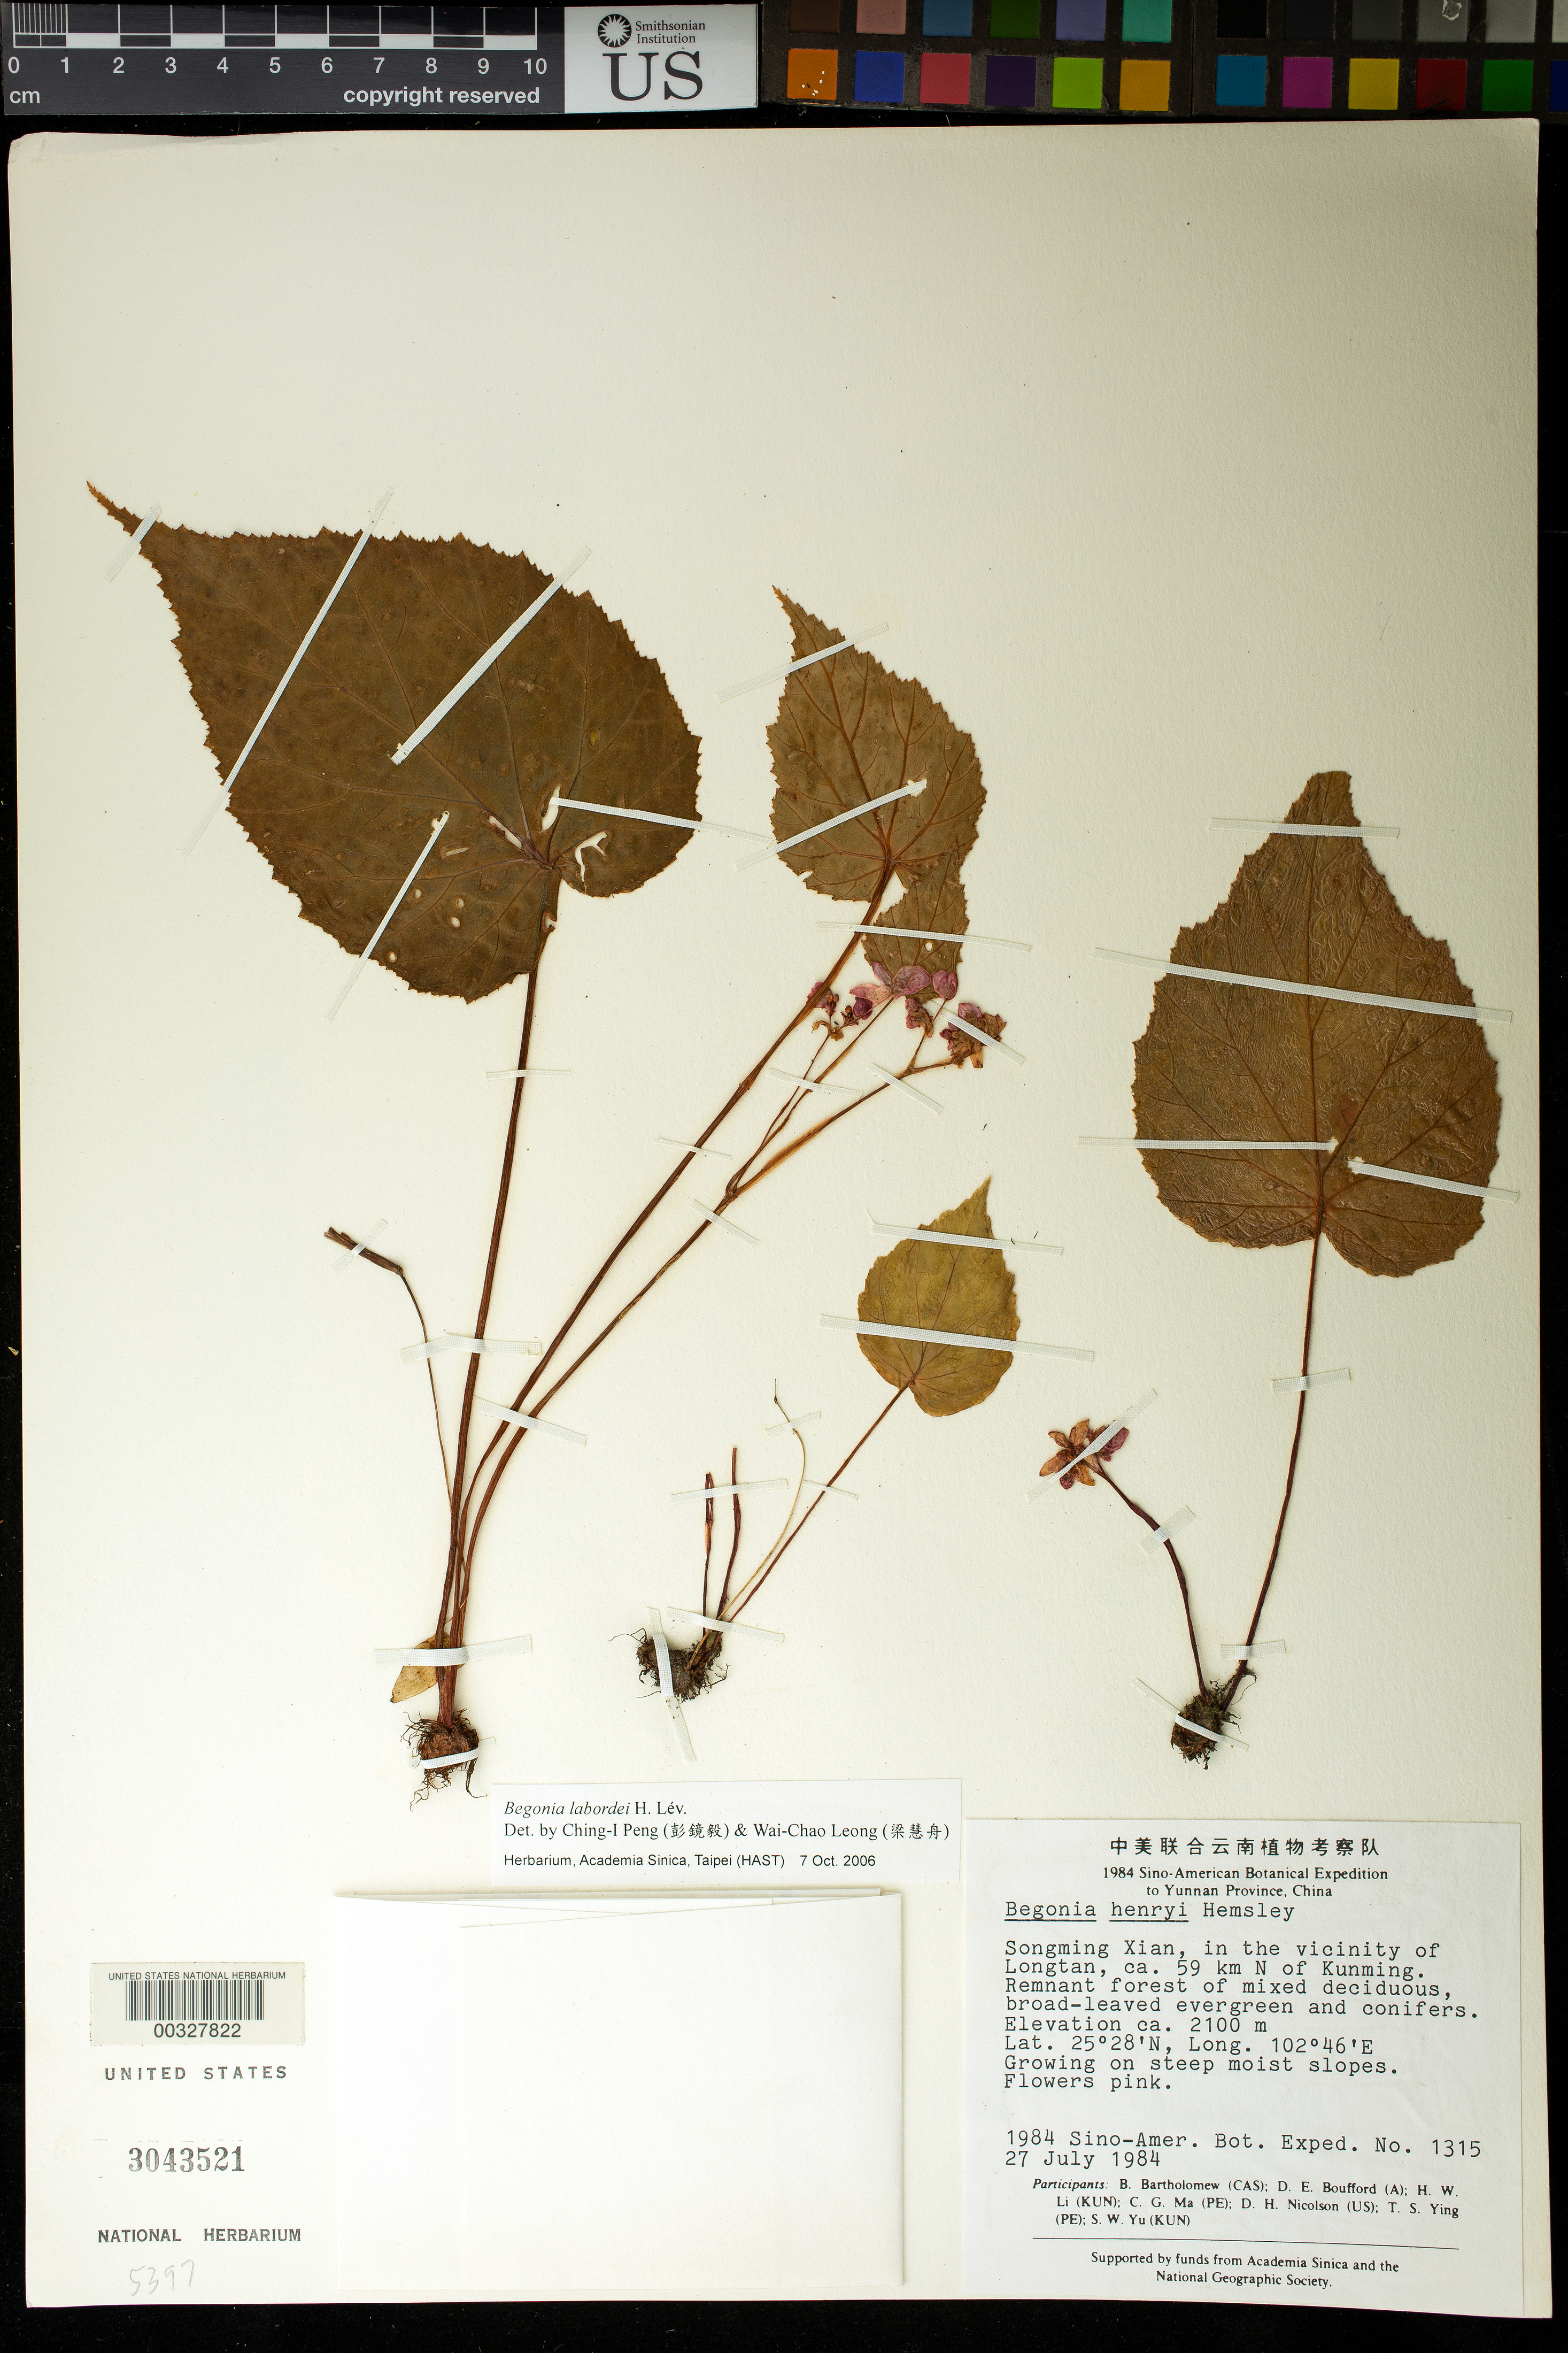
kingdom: Plantae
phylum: Tracheophyta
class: Magnoliopsida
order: Cucurbitales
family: Begoniaceae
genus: Begonia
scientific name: Begonia labordei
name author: H. Lév.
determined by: Peng, Ching-I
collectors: B. M. Bartholomew, D. E. Boufford, H. W. Li, C. Ma, D. H. Nicolson, T. Ying & S. Yu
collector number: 1315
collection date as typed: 27 Jul 1984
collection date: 1984-07-27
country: China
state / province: Yunnan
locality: Songming Xian, vicinity of Longtan, ca. 59 km N of Kunming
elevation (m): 2100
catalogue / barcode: US 3043521